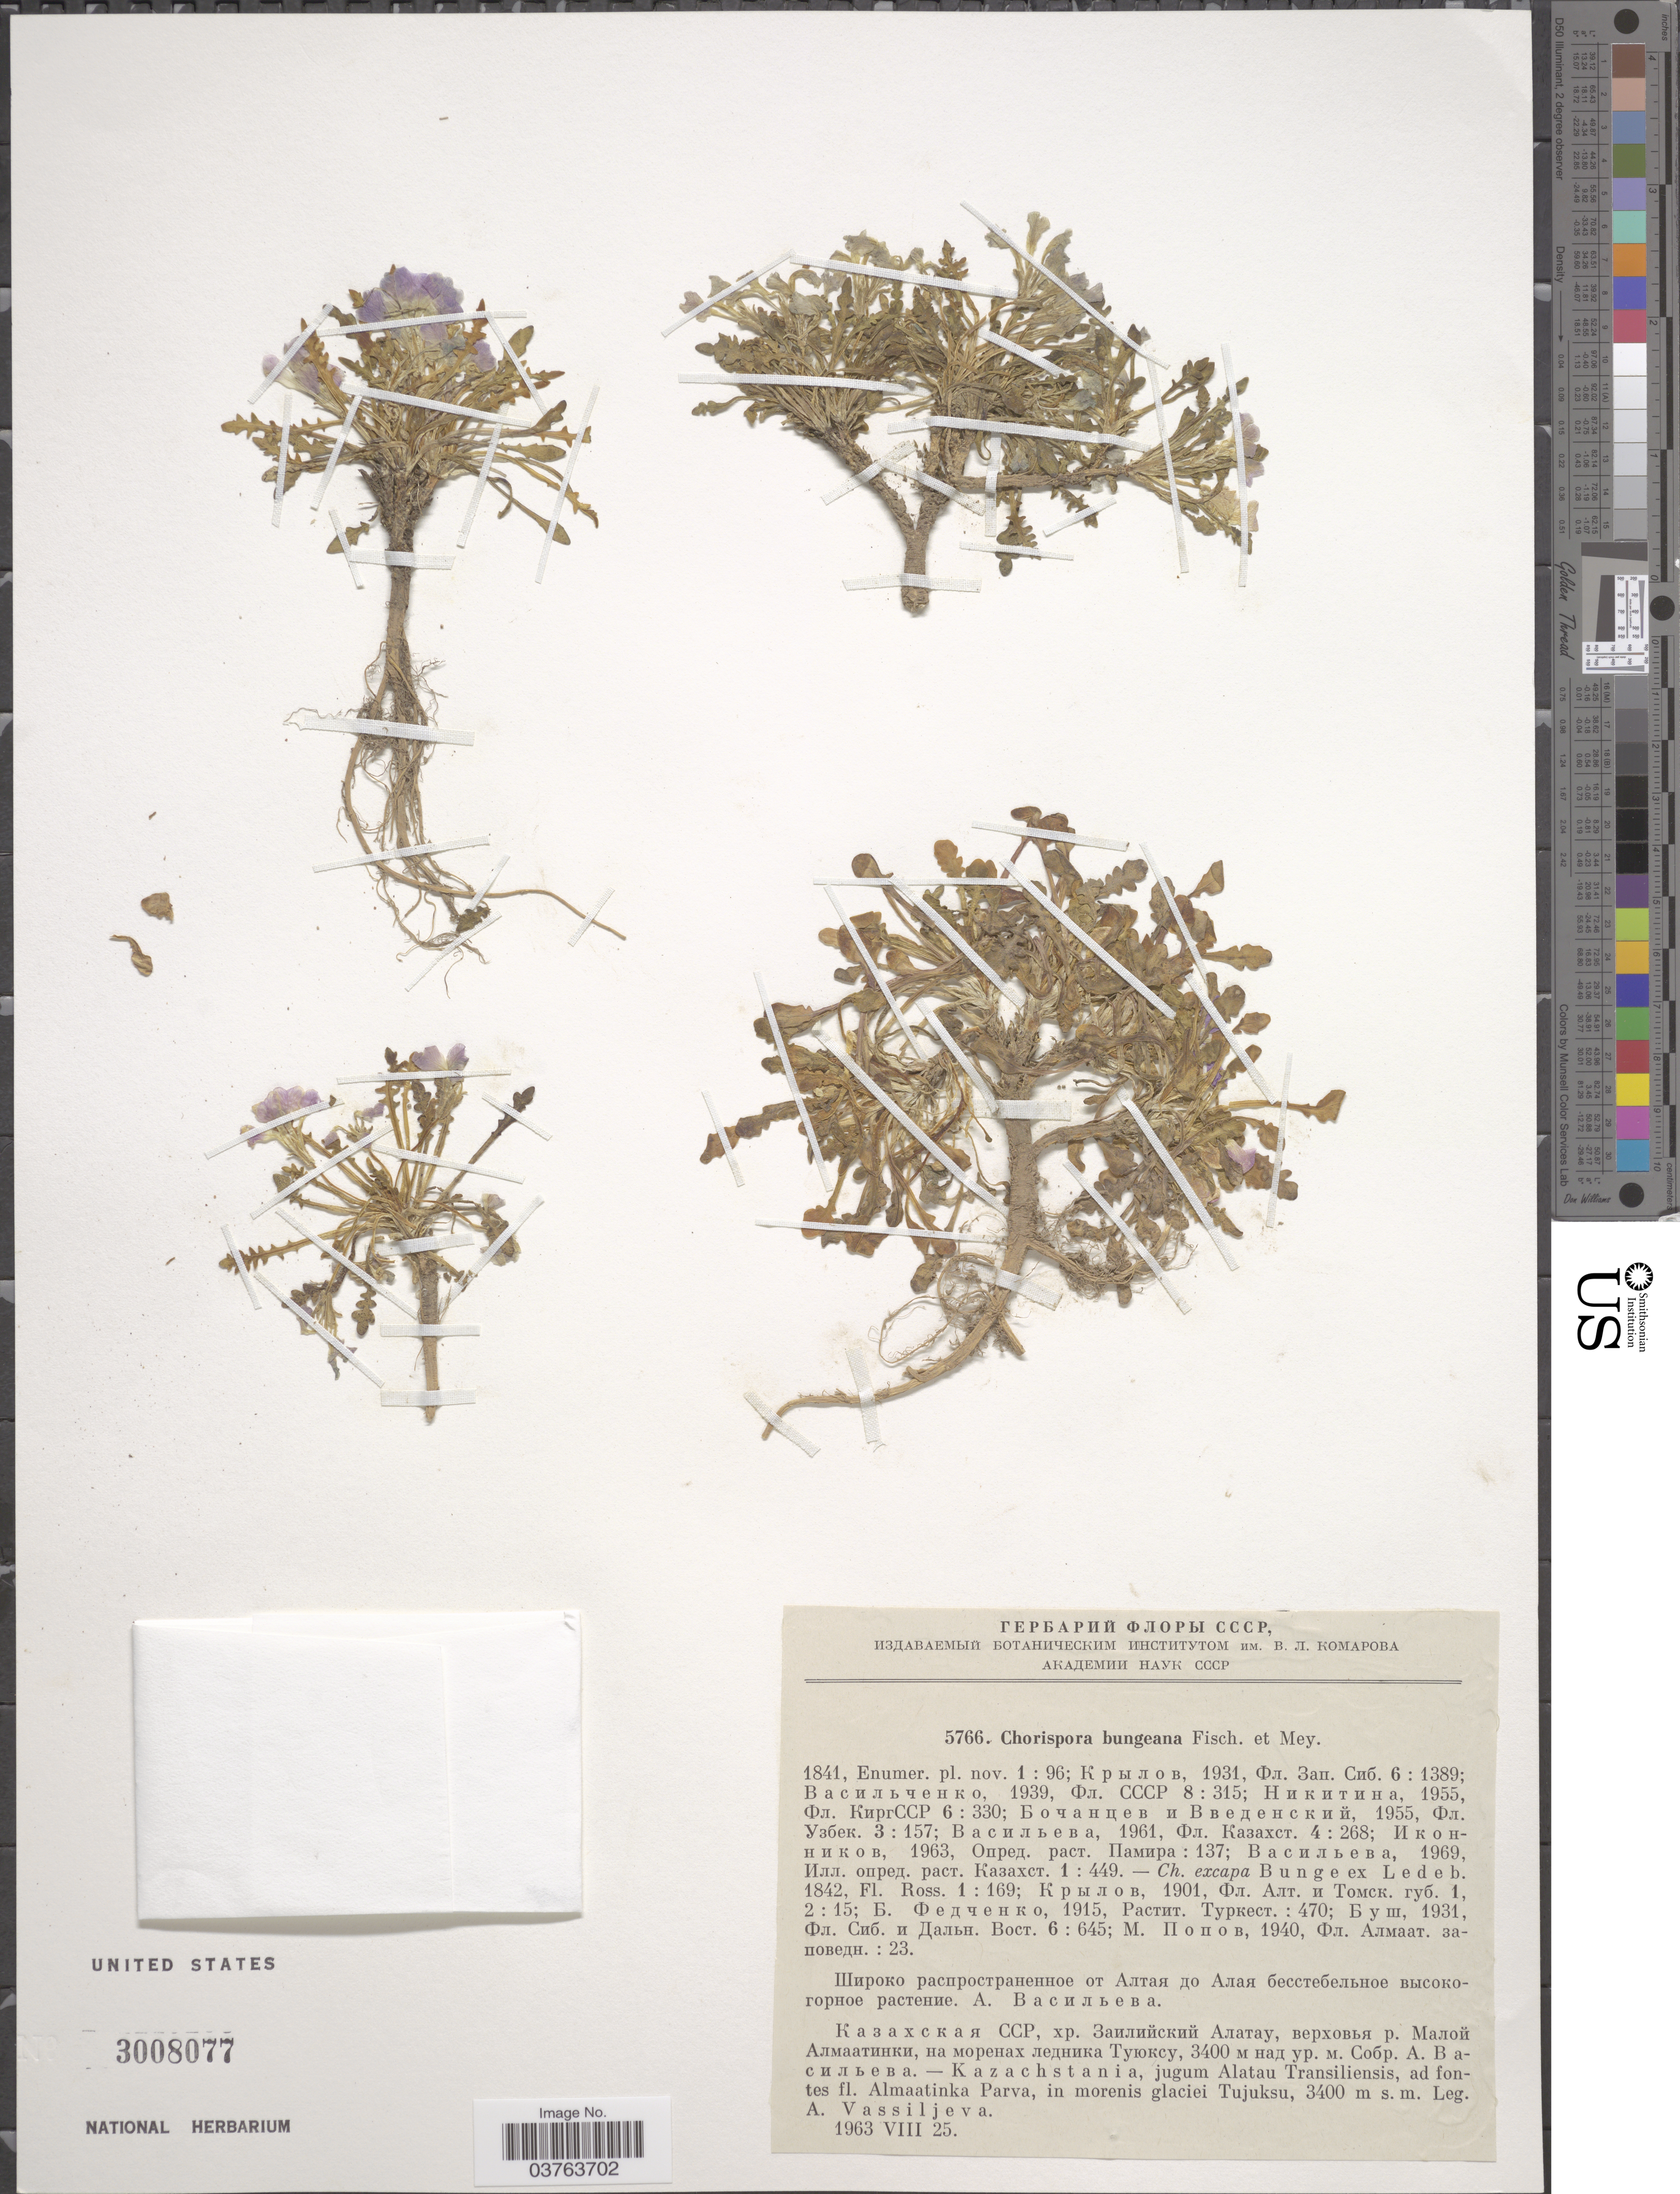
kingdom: Plantae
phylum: Tracheophyta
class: Magnoliopsida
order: Brassicales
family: Brassicaceae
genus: Chorispora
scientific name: Chorispora bungeana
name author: Fisch. & C.A. Mey.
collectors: A. Vassiljeva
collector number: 5766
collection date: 1963-08-25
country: Kazakhstan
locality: Kazachstania, jugum Alatau Transiliensis, ad fontes fl. Almaatinka Parva, in morenis glaciei Tujuksu.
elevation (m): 3400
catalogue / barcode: US 3008077